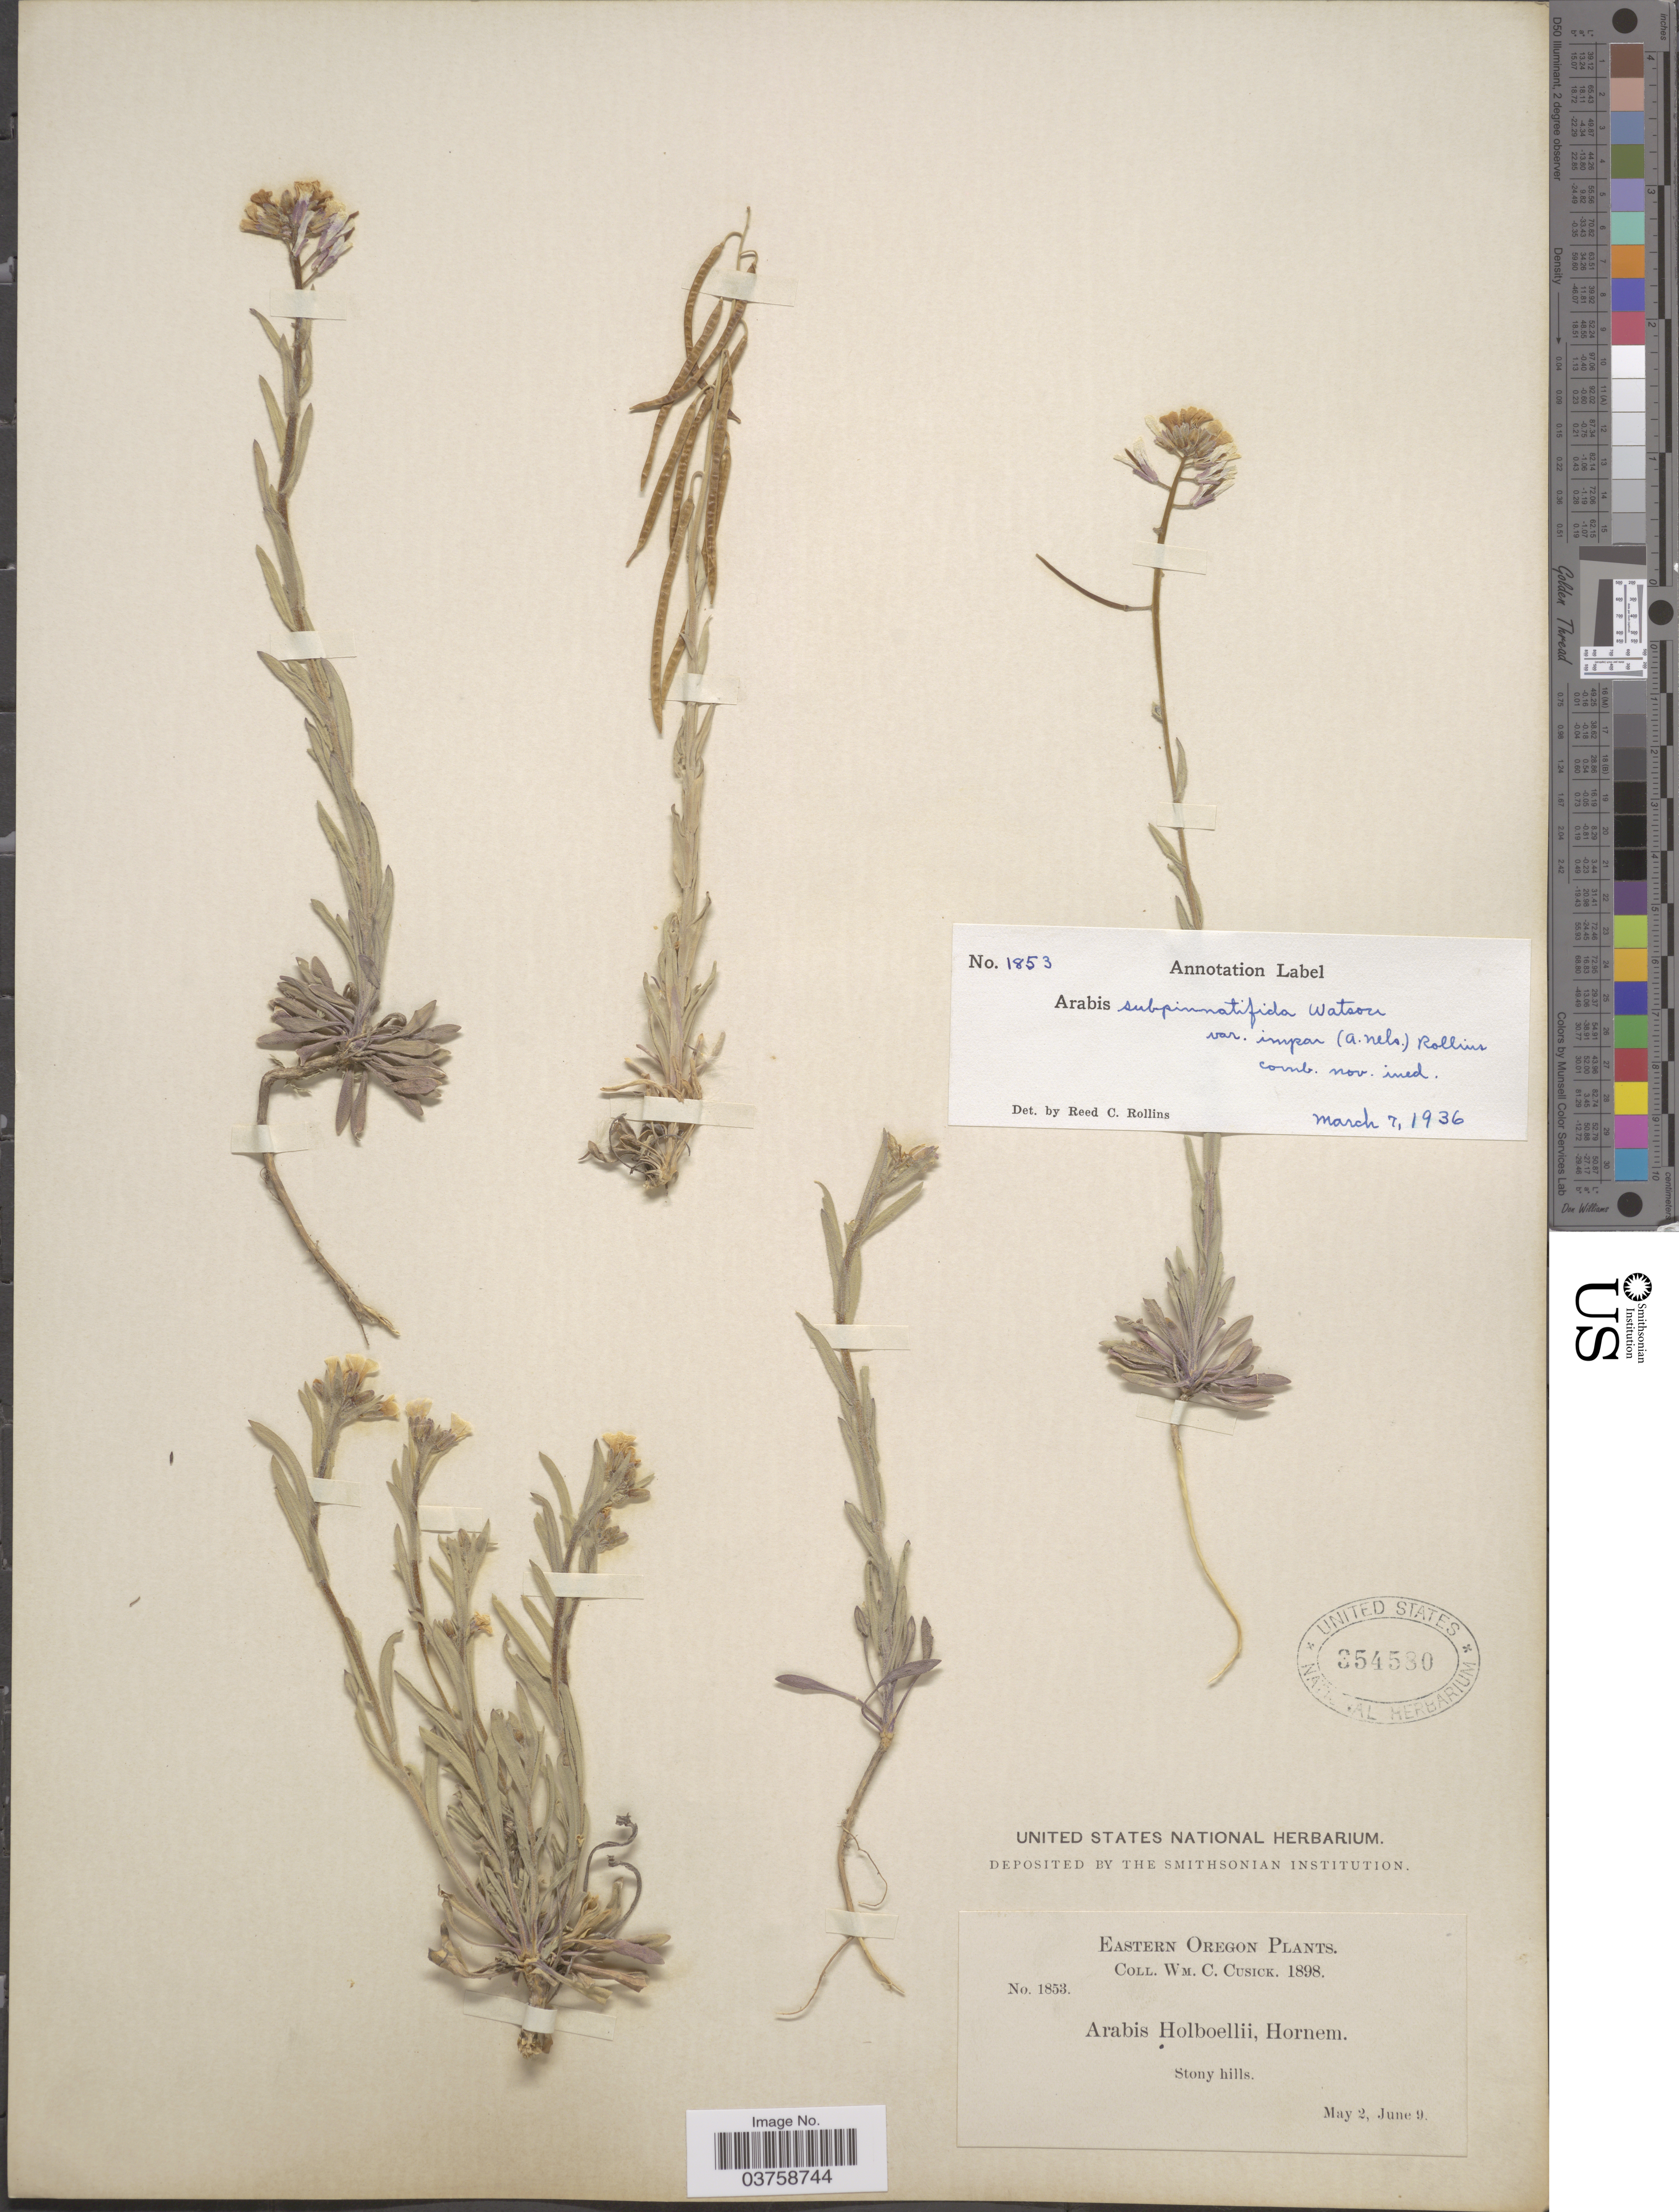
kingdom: Plantae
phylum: Tracheophyta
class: Magnoliopsida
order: Brassicales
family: Brassicaceae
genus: Arabis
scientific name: Arabis puberula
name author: Nutt.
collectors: W. C. Cusick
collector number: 1853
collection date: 1898-05-02/1898-06-09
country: United States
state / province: Oregon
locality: Eastern Oregon. Stony hills.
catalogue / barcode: US 354530